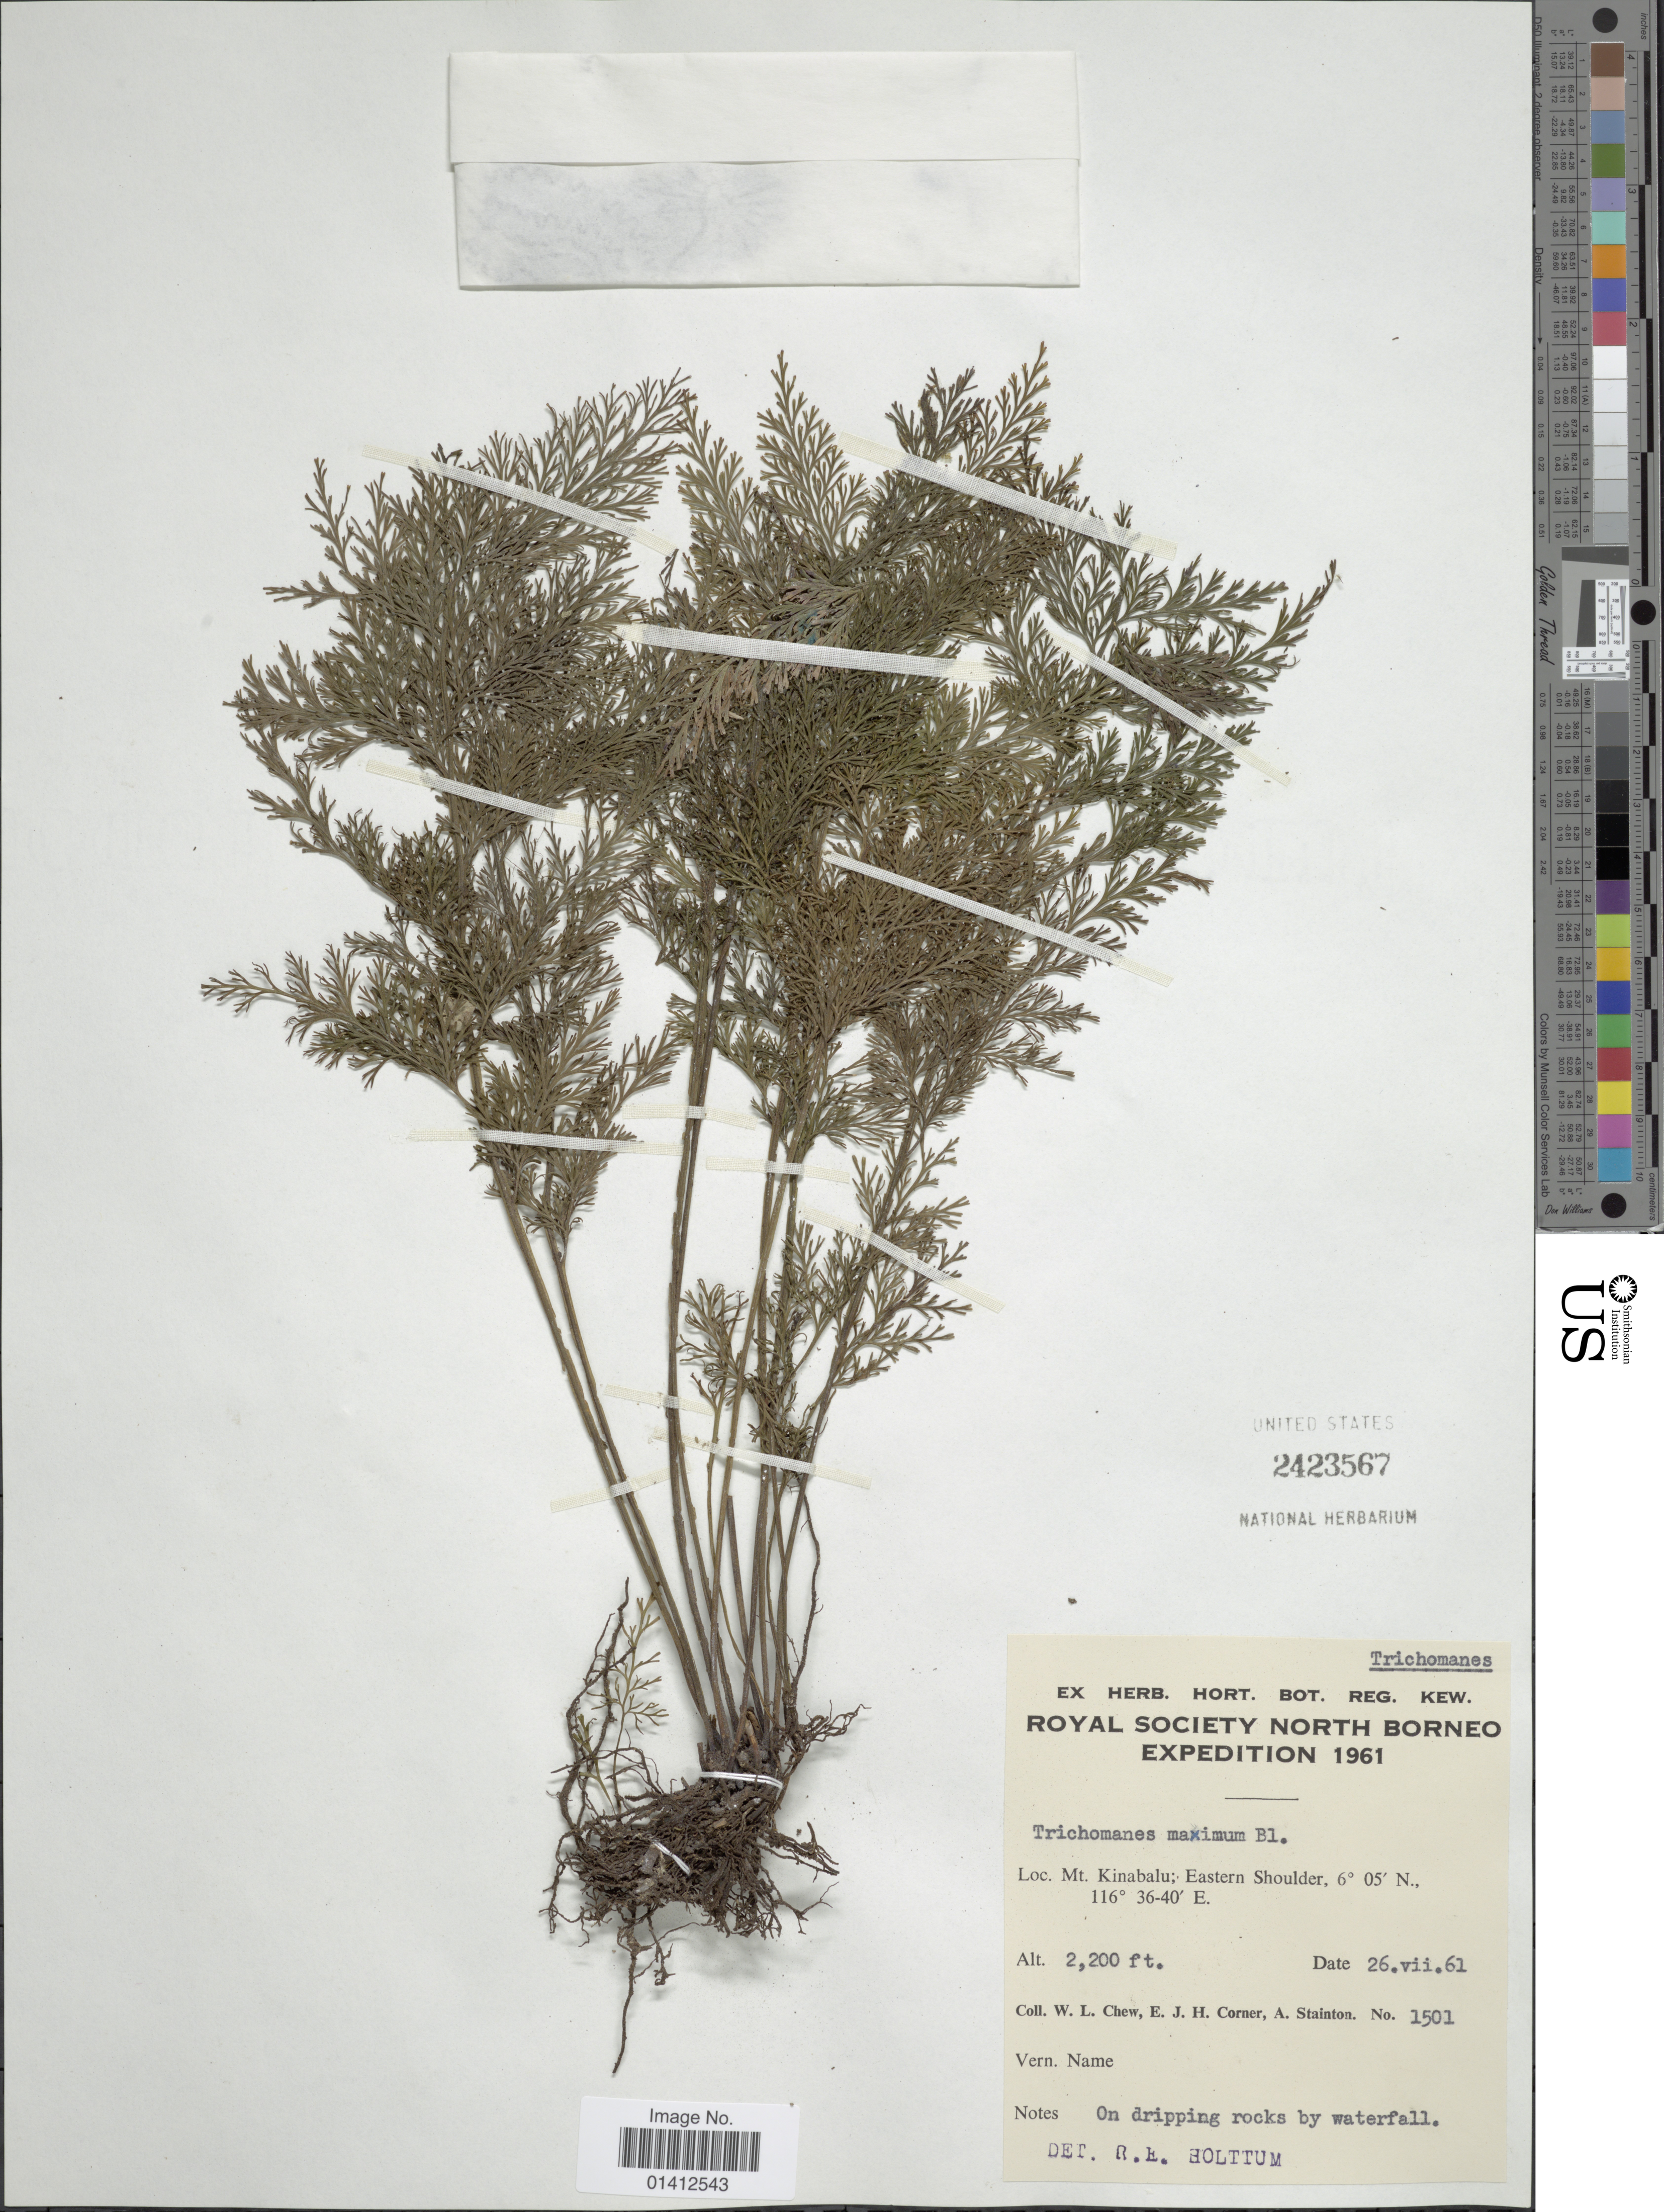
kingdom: Plantae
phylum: Tracheophyta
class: Polypodiopsida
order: Hymenophyllales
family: Hymenophyllaceae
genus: Vandenboschia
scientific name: Vandenboschia maxima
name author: (Blume) Copel.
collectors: W. Chew, E. Corner & A. Stainton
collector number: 1501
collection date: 1961-07-26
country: Malaysia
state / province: Sabah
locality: Eastern Shoulder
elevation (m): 671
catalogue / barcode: US 2423567